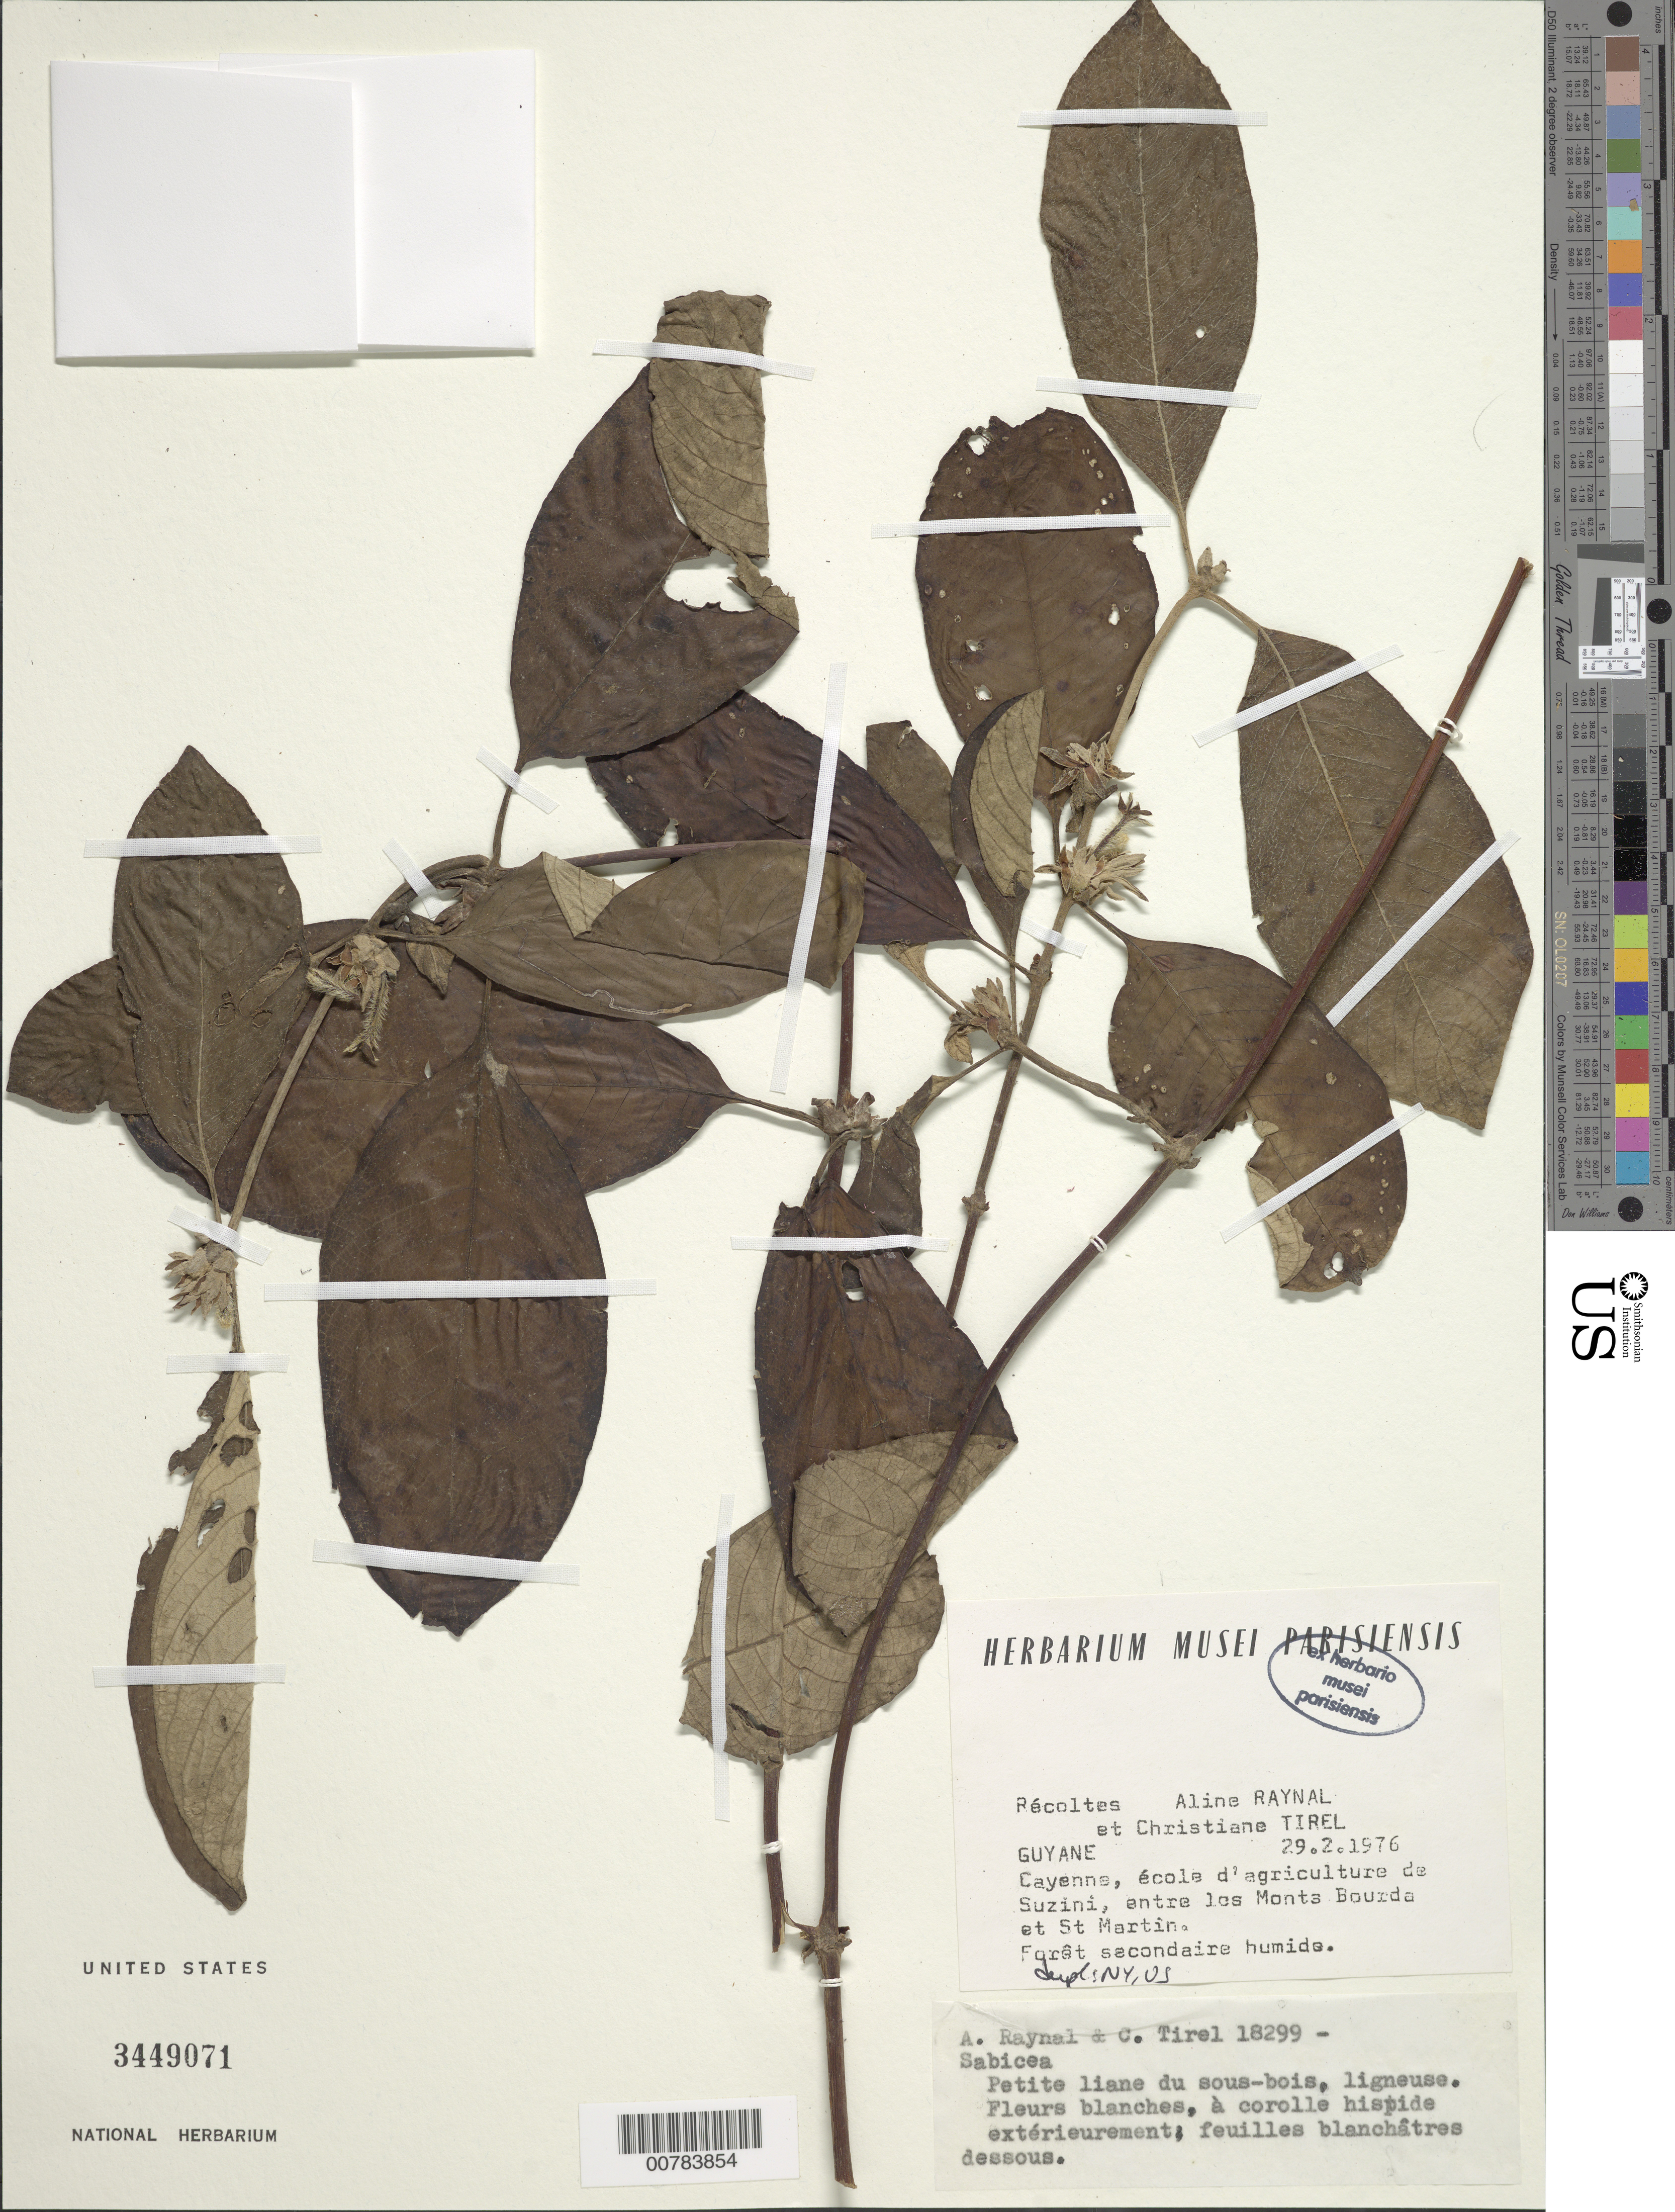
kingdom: Plantae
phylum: Tracheophyta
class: Magnoliopsida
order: Gentianales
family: Rubiaceae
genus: Sabicea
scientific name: Sabicea sp.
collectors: A. M. Raynal & C. Tirel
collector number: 18299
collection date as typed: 29-Feb-76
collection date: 1976-02-29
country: French Guiana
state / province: Cayenne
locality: Cayenne, école d'agriculture de Suzini, entre los Monts Bourda et St Martin.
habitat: Forêt secondaire humide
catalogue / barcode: US 3449071